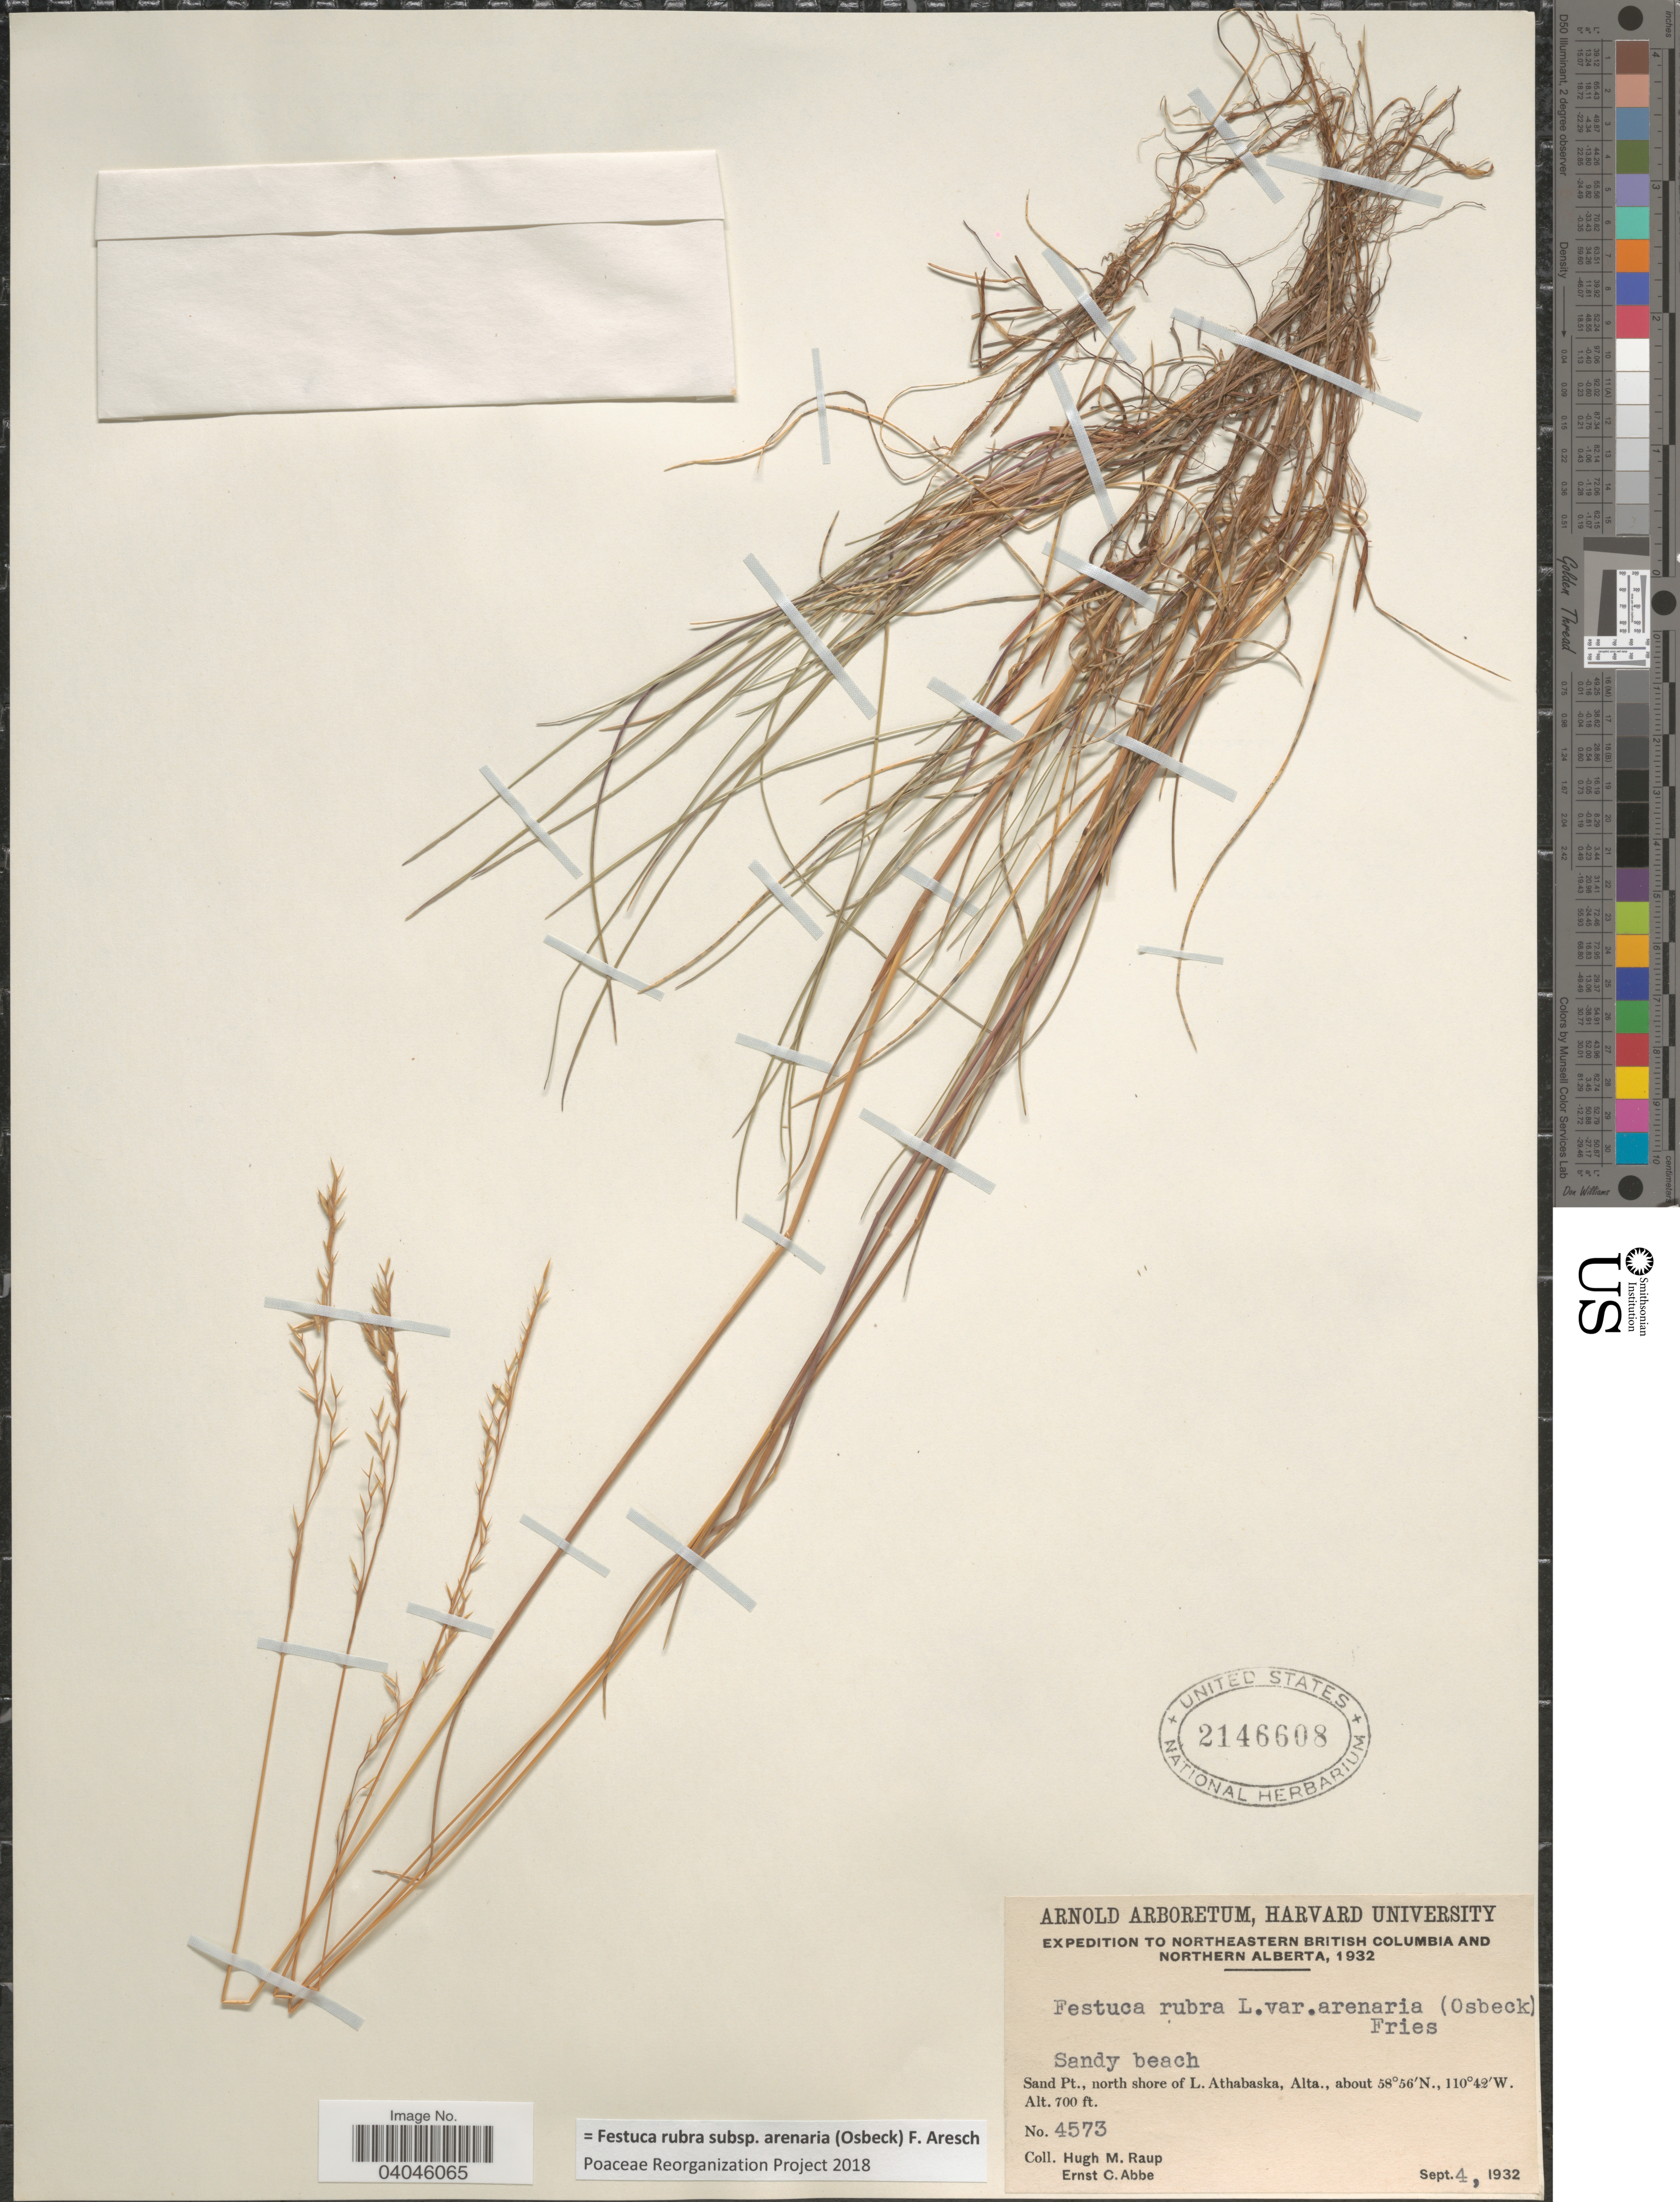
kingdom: Plantae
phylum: Tracheophyta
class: Liliopsida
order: Poales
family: Poaceae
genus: Festuca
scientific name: Festuca rubra subsp. arenaria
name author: (Osbeck) F. Aresch.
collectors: H. Raup & E. C. Abbe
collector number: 4573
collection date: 1932-09-04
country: Canada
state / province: Alberta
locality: Northern Alberta. Sandy beach. Sand Pt., north shore of L. Athabaska, Alta.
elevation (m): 213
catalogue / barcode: US 2146608